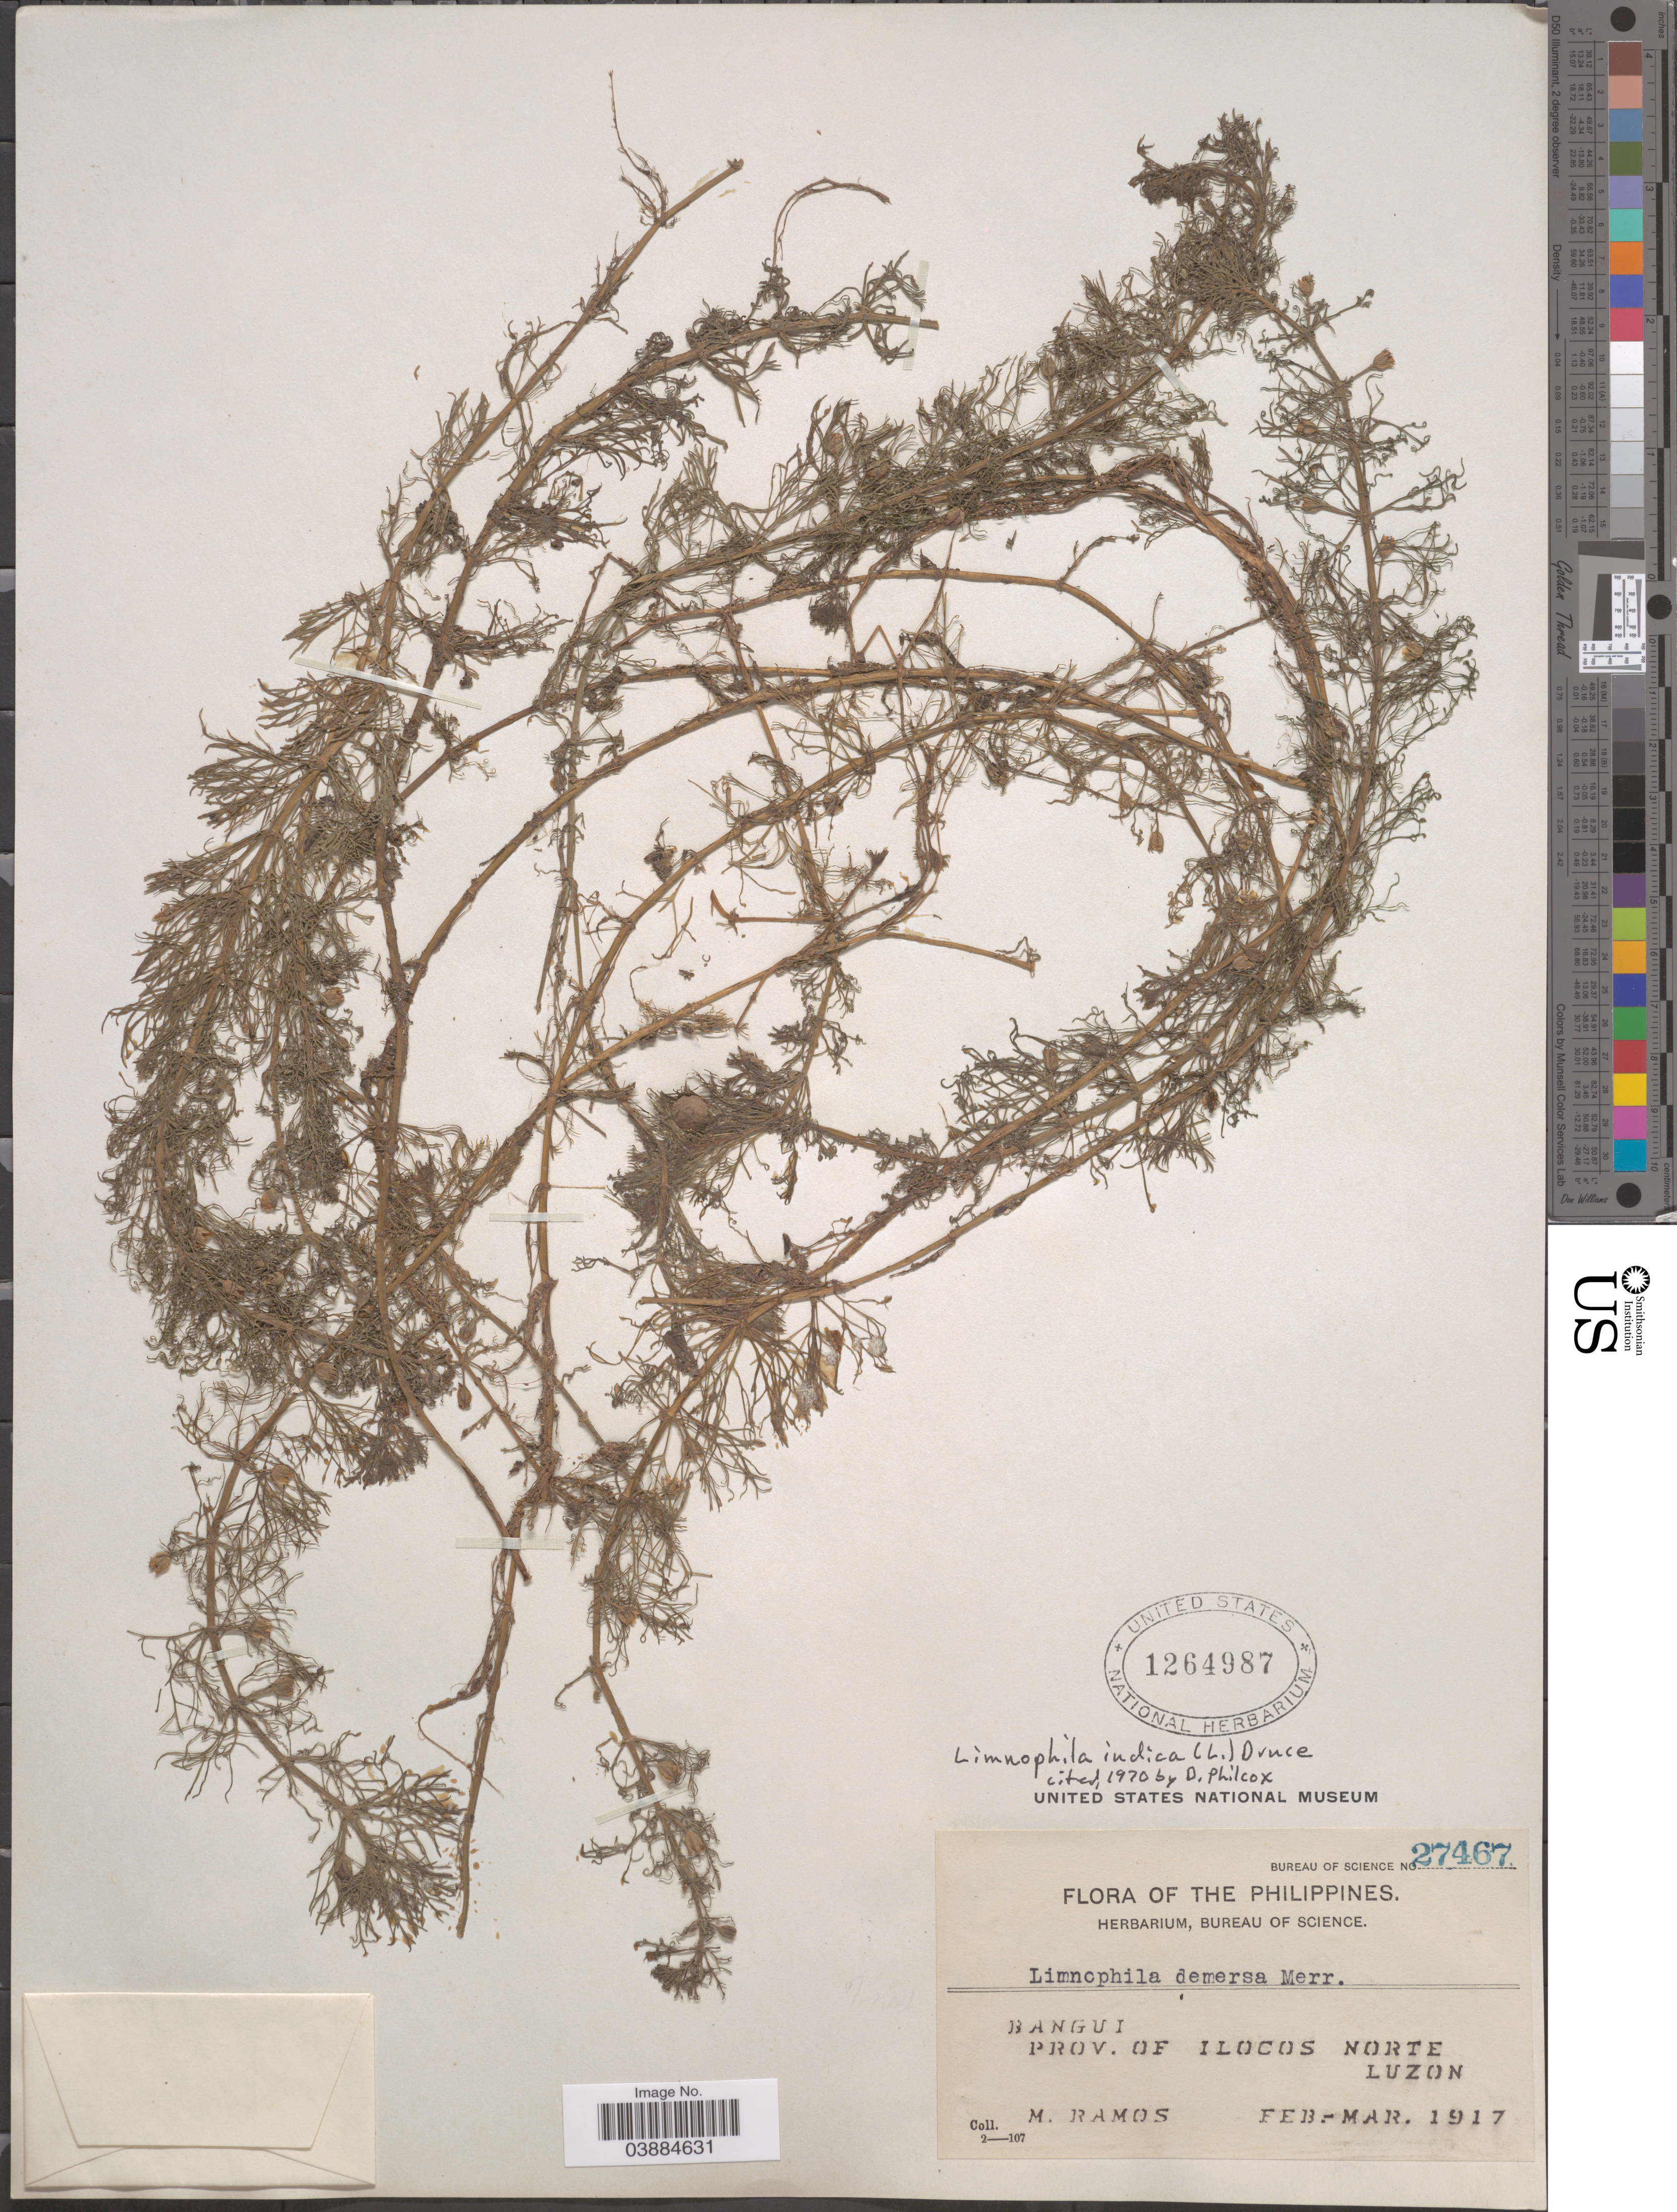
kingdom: Plantae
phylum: Tracheophyta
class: Magnoliopsida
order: Lamiales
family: Plantaginaceae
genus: Limnophila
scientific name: Limnophila indica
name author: (L.) Druce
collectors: M. Ramos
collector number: Bureau of Science 27467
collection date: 1917-02/1917-03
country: Philippines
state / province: Ilocos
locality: Bangui. Prov. of Ilocos Norte. Luzon.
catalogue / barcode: US 1264987